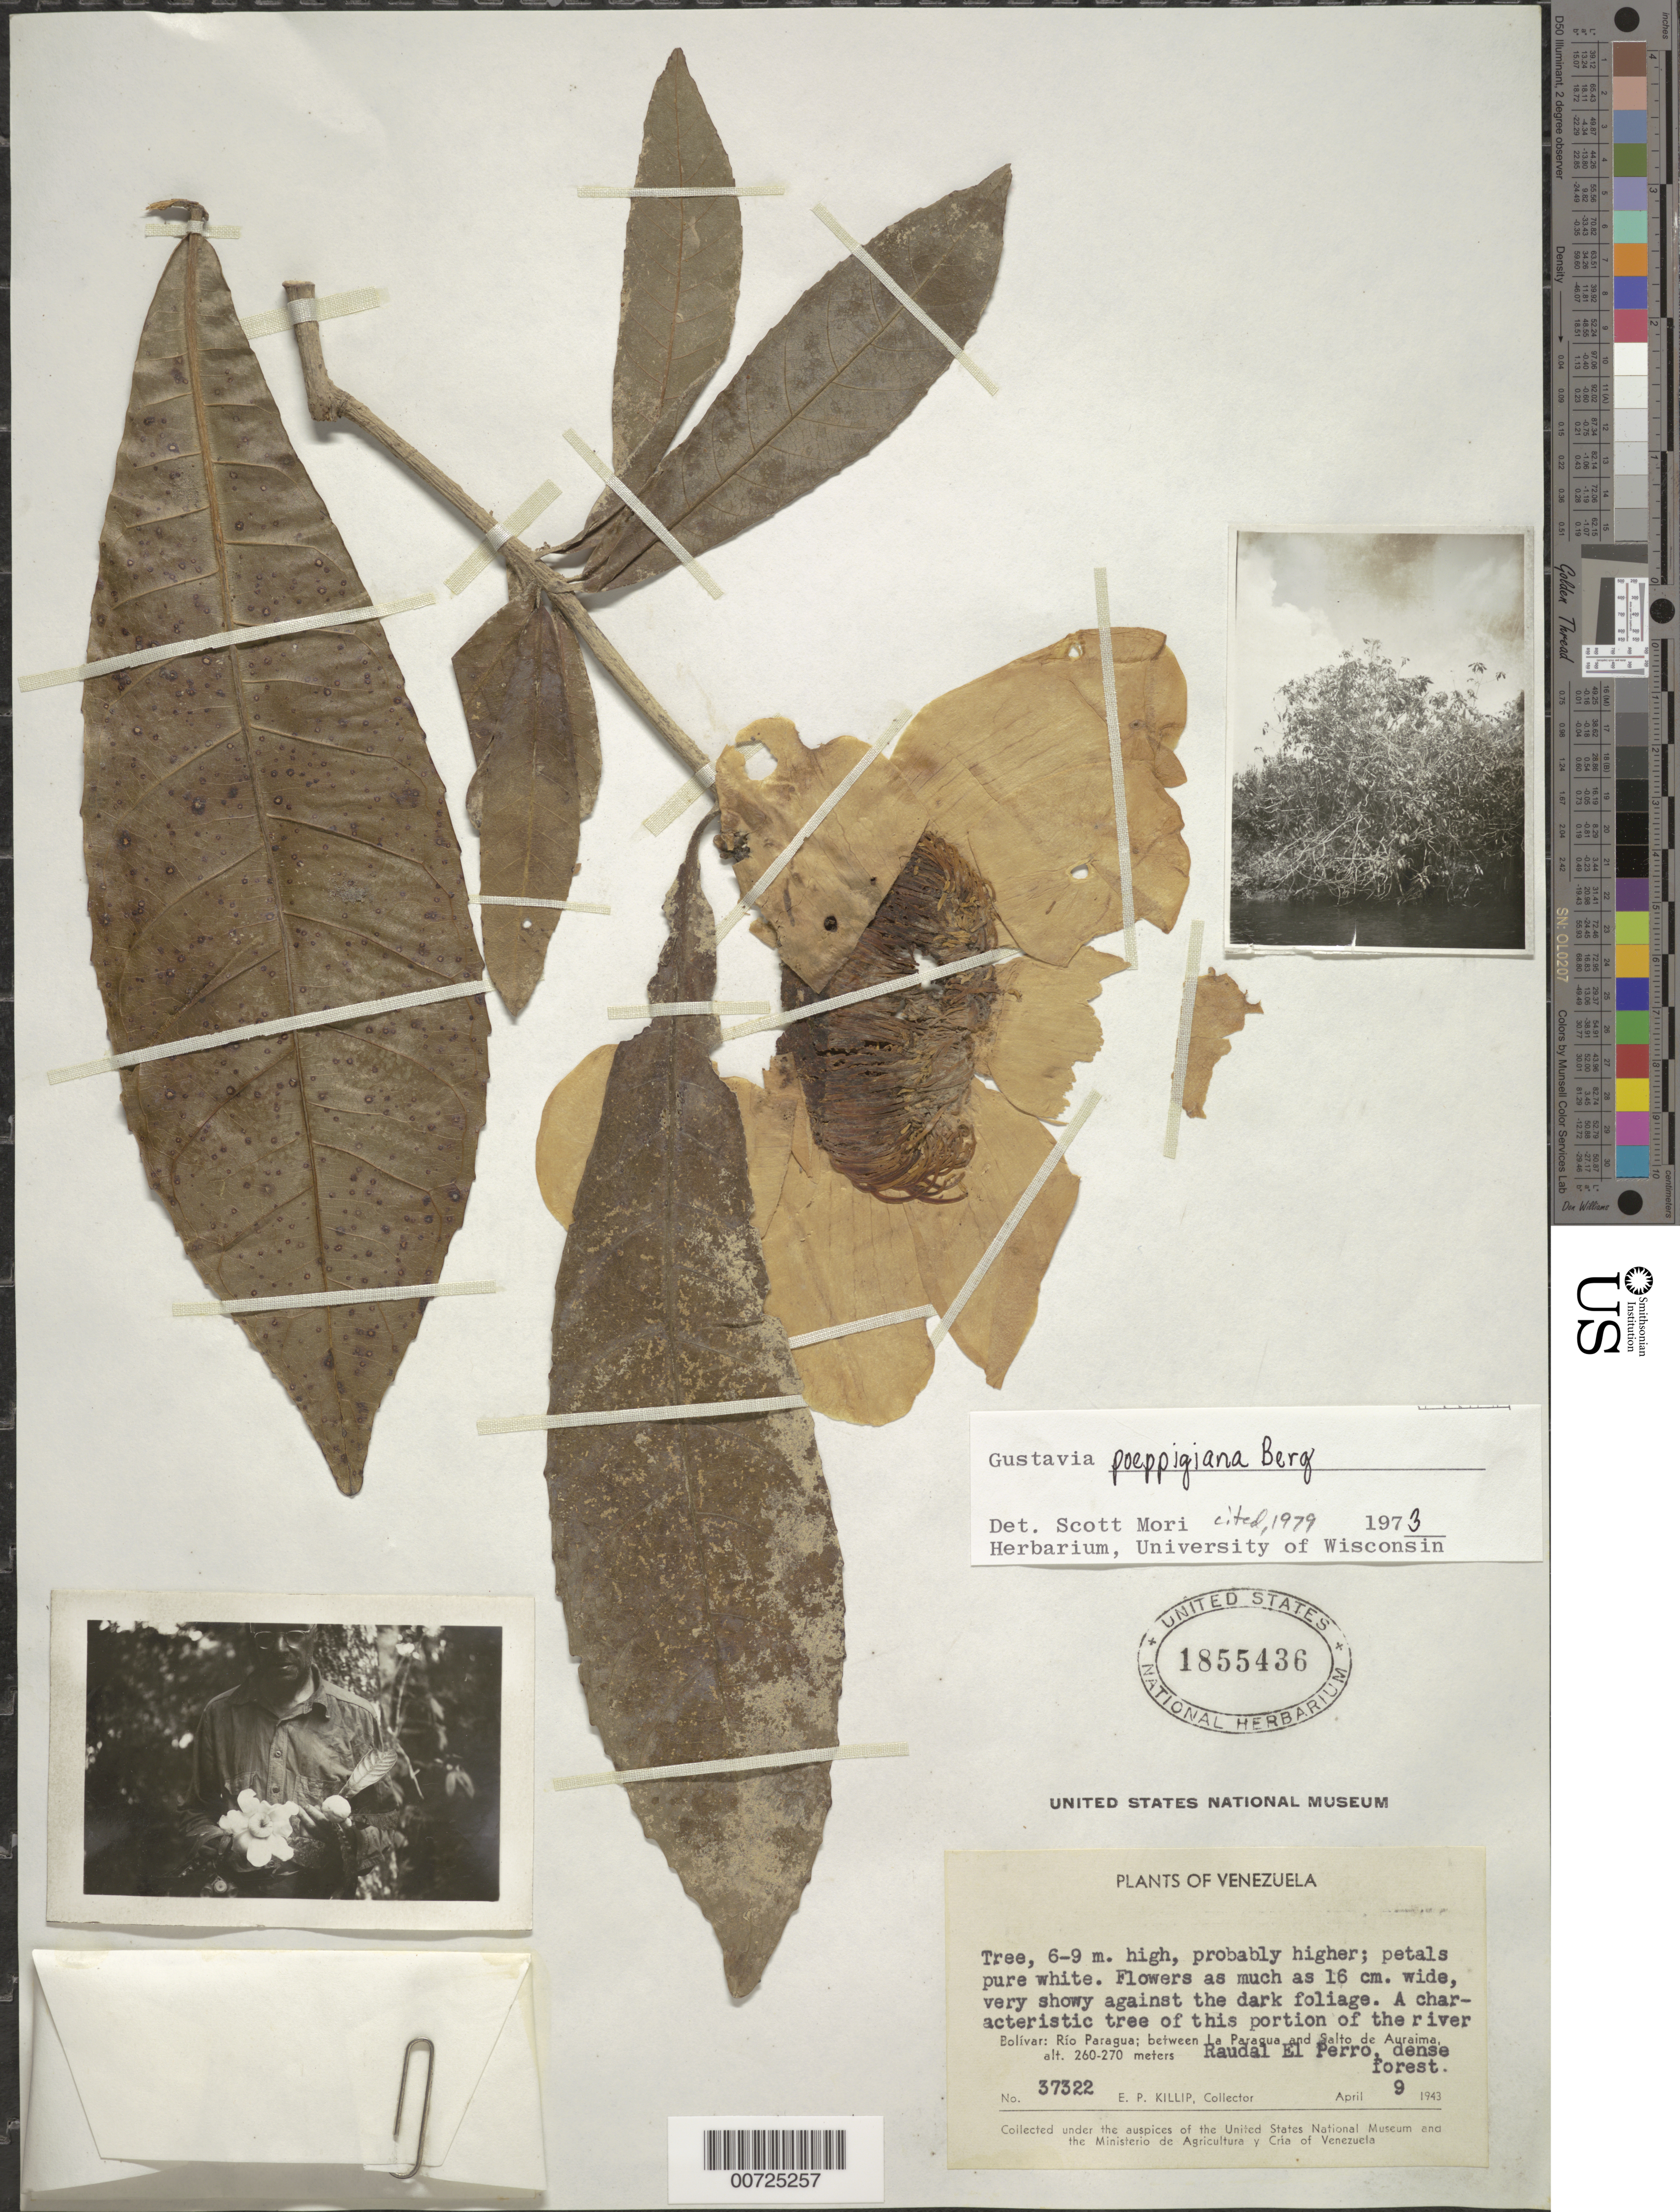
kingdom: Plantae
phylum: Tracheophyta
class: Magnoliopsida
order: Ericales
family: Lecythidaceae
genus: Gustavia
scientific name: Gustavia poeppigiana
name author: O. Berg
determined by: Mori, Scott A.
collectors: E. P. Killip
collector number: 37322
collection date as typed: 9-Apr-43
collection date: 1943-04-09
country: Venezuela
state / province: Bolívar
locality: Raudal El Perro; Río Paragua, between La Paragua and Salto de Auraima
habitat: Dense forest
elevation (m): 260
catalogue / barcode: US 1855436